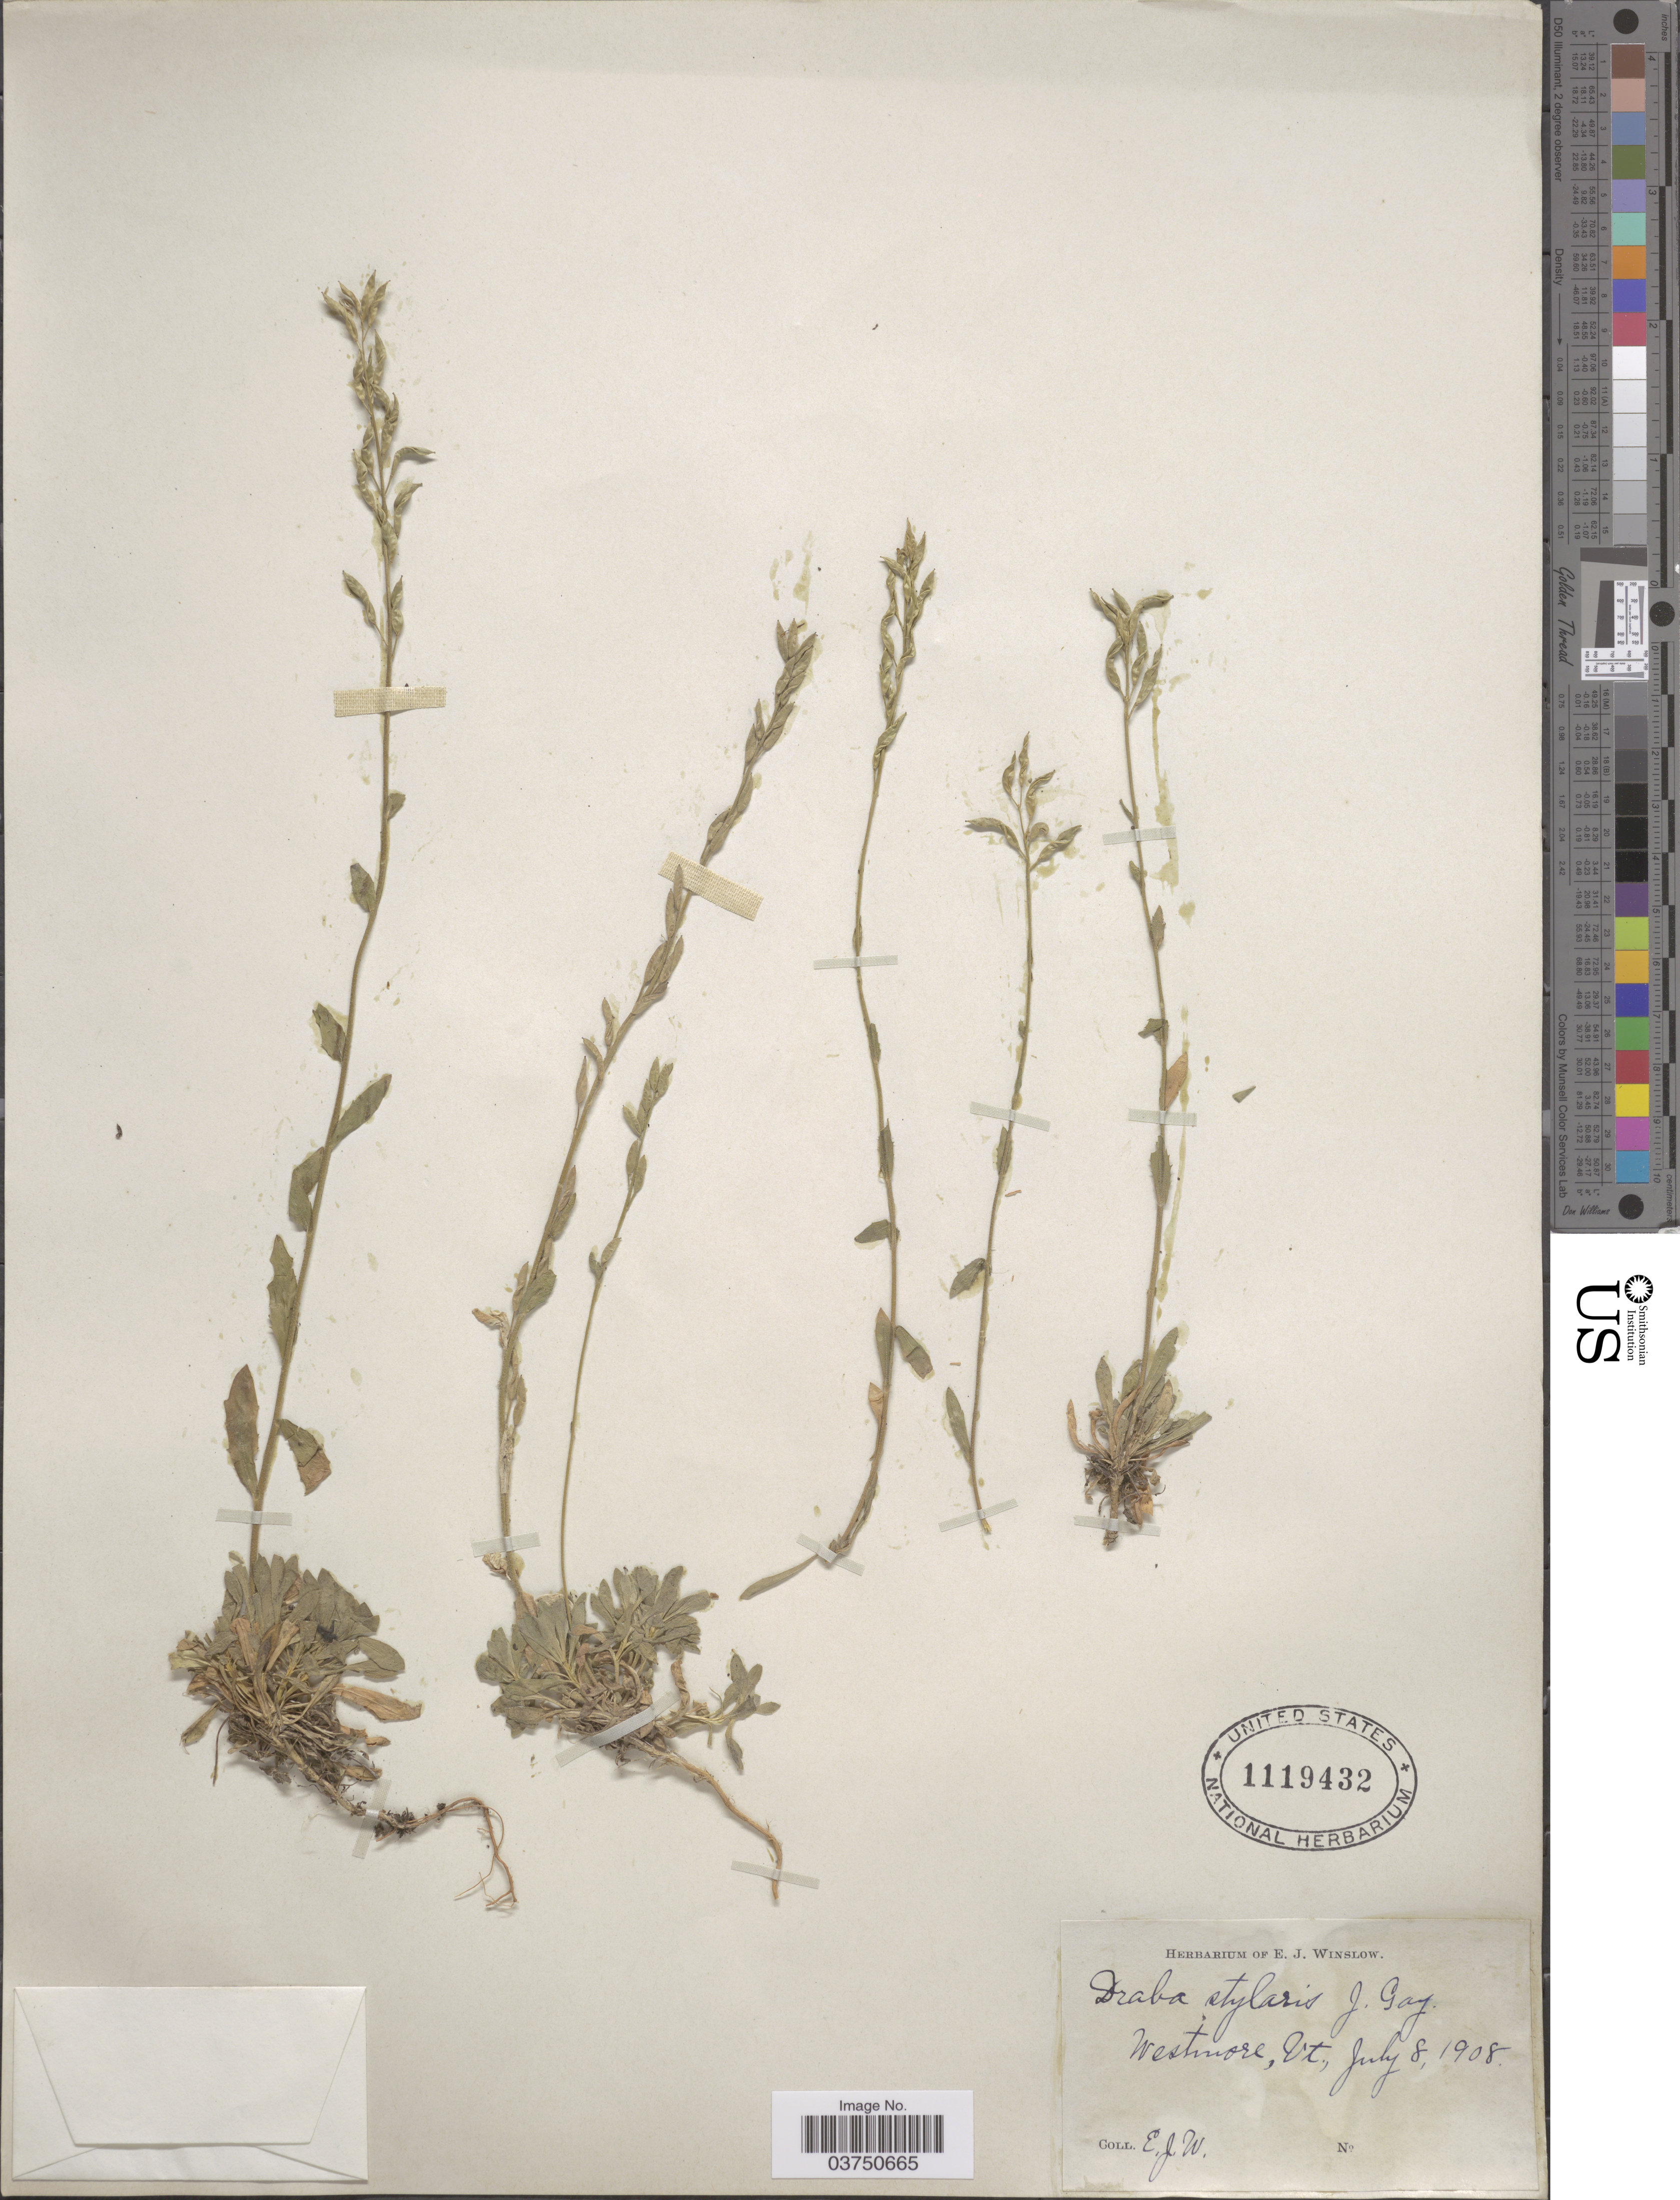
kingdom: Plantae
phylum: Tracheophyta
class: Magnoliopsida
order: Brassicales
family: Brassicaceae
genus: Draba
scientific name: Draba arabisans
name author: Michx.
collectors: E. Winslow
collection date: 1908-07-08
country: United States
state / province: Vermont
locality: Westmore.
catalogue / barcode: US 1119432